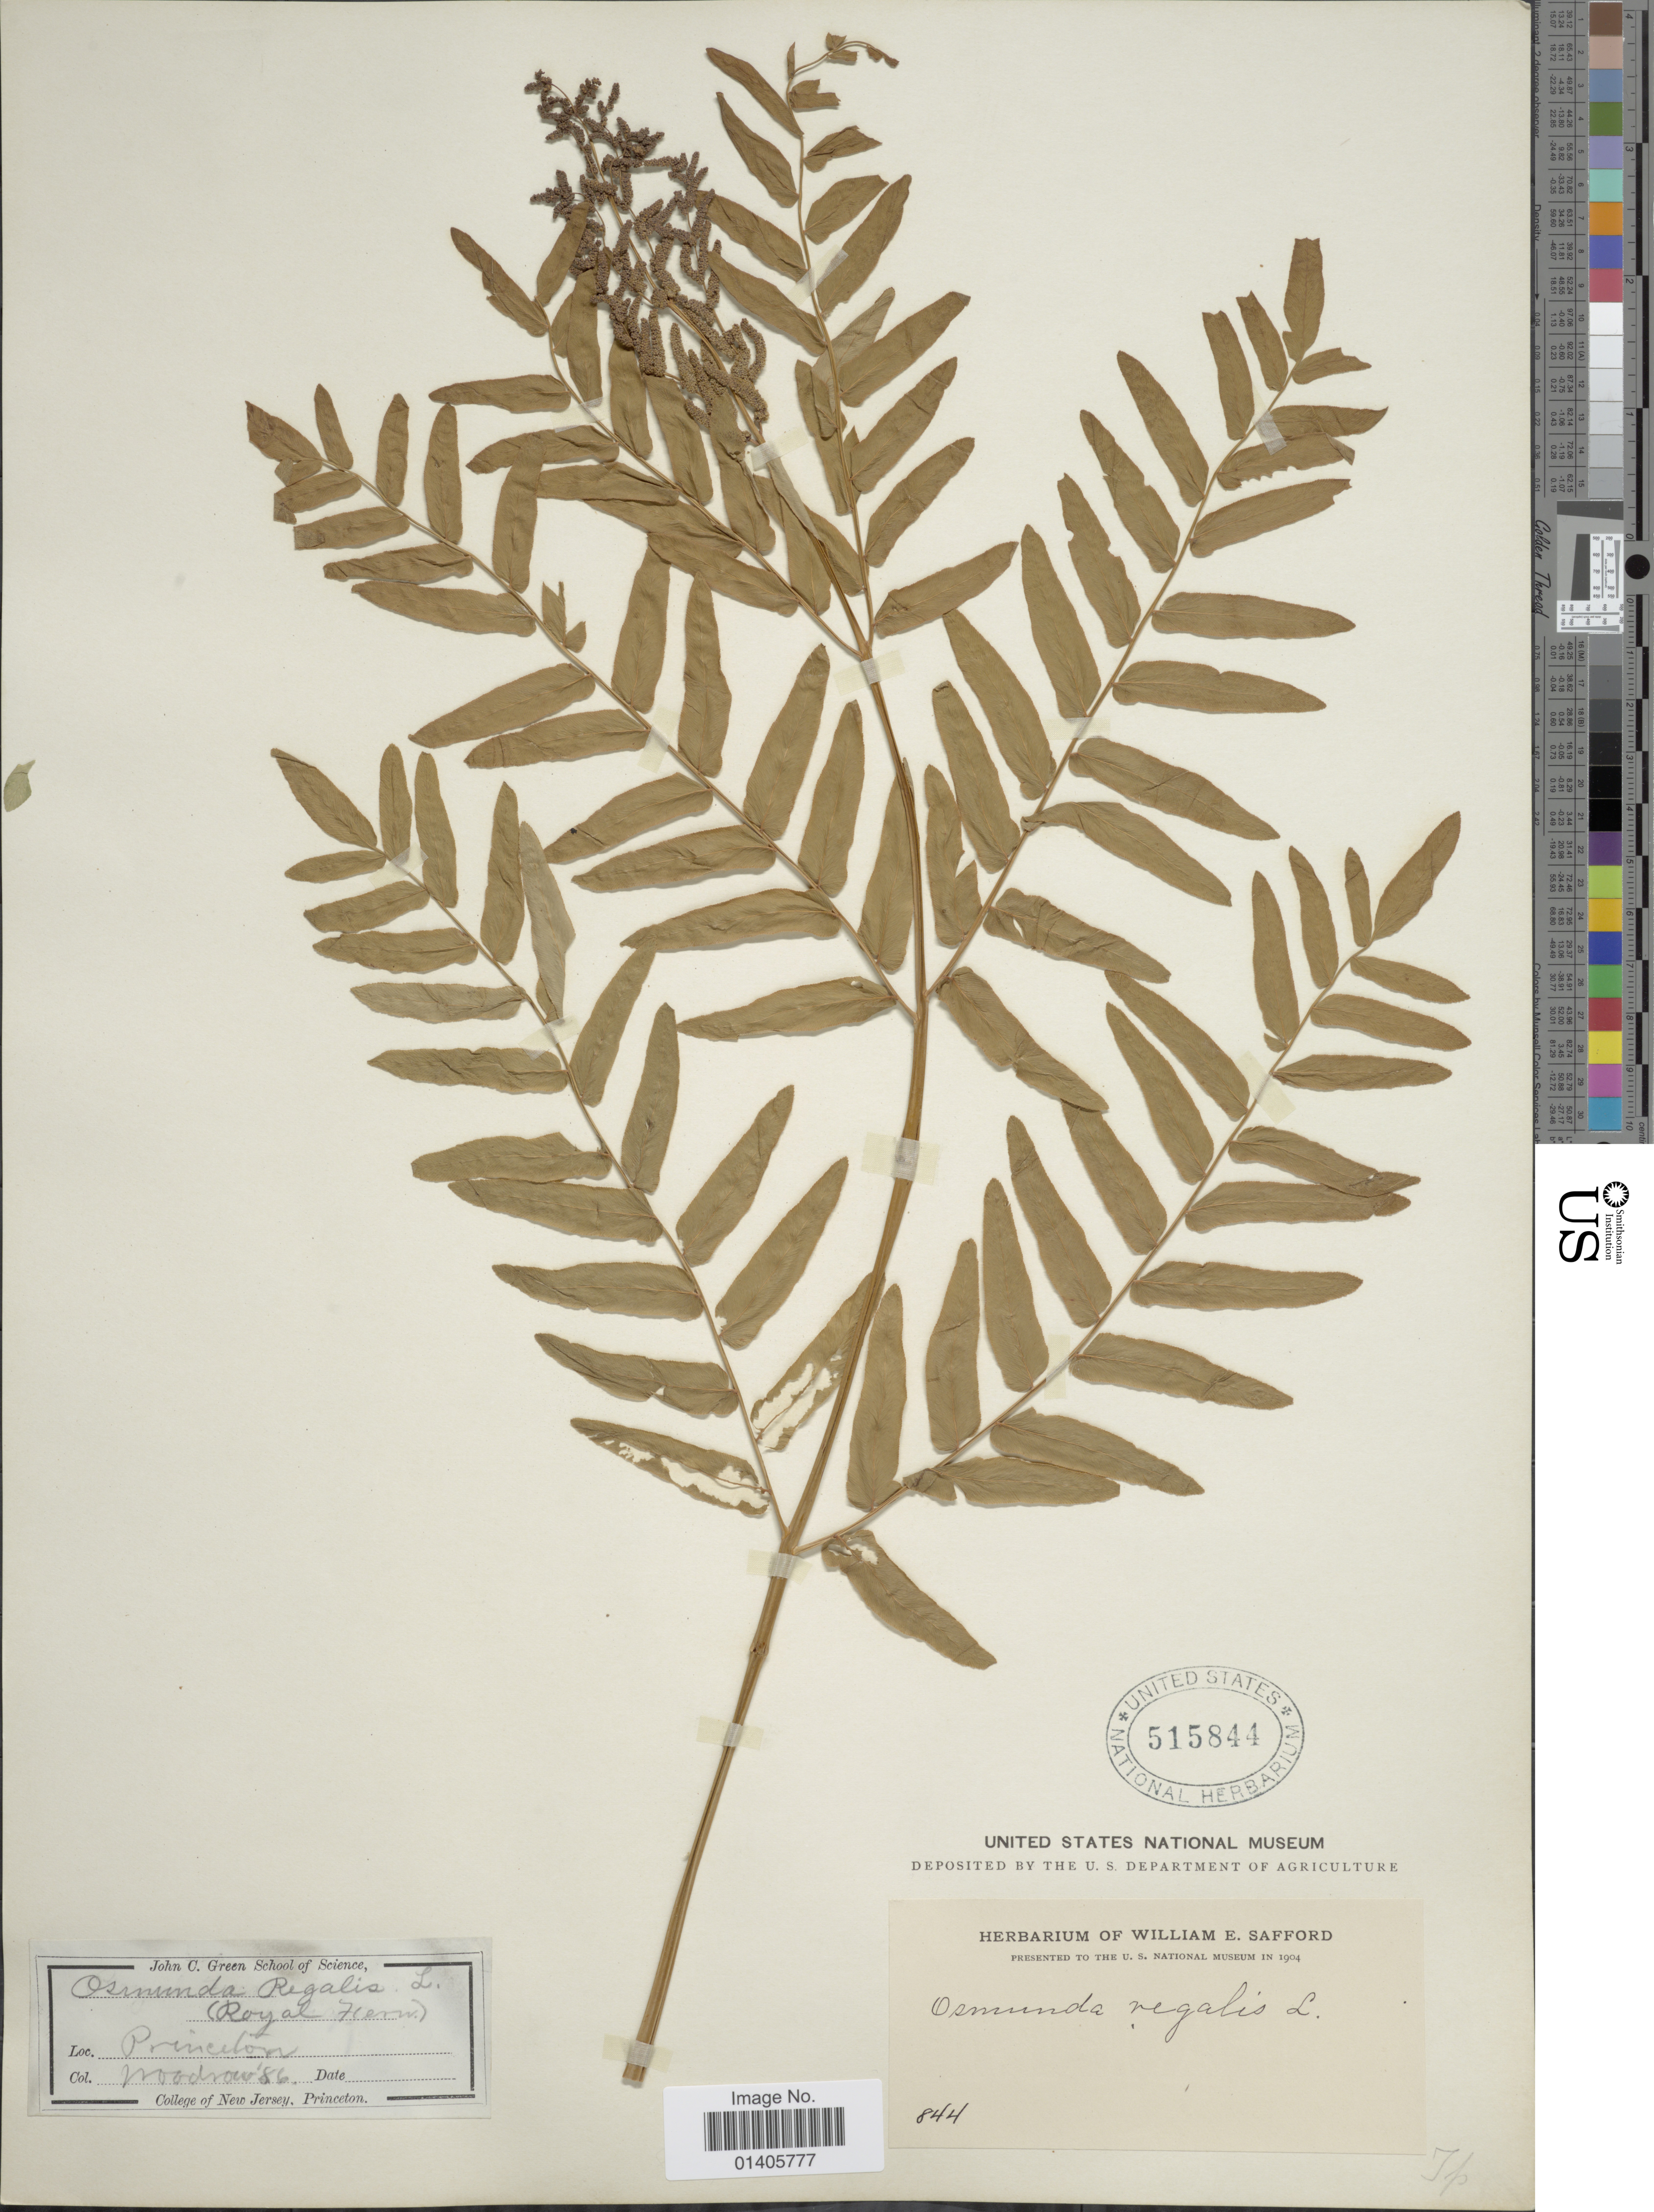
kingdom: Plantae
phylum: Tracheophyta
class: Polypodiopsida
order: Osmundales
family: Osmundaceae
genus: Osmunda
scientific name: Osmunda regalis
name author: L.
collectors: -. Woodrow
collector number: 844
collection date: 1886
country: United States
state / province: New Jersey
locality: Princeton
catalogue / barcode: US 515844